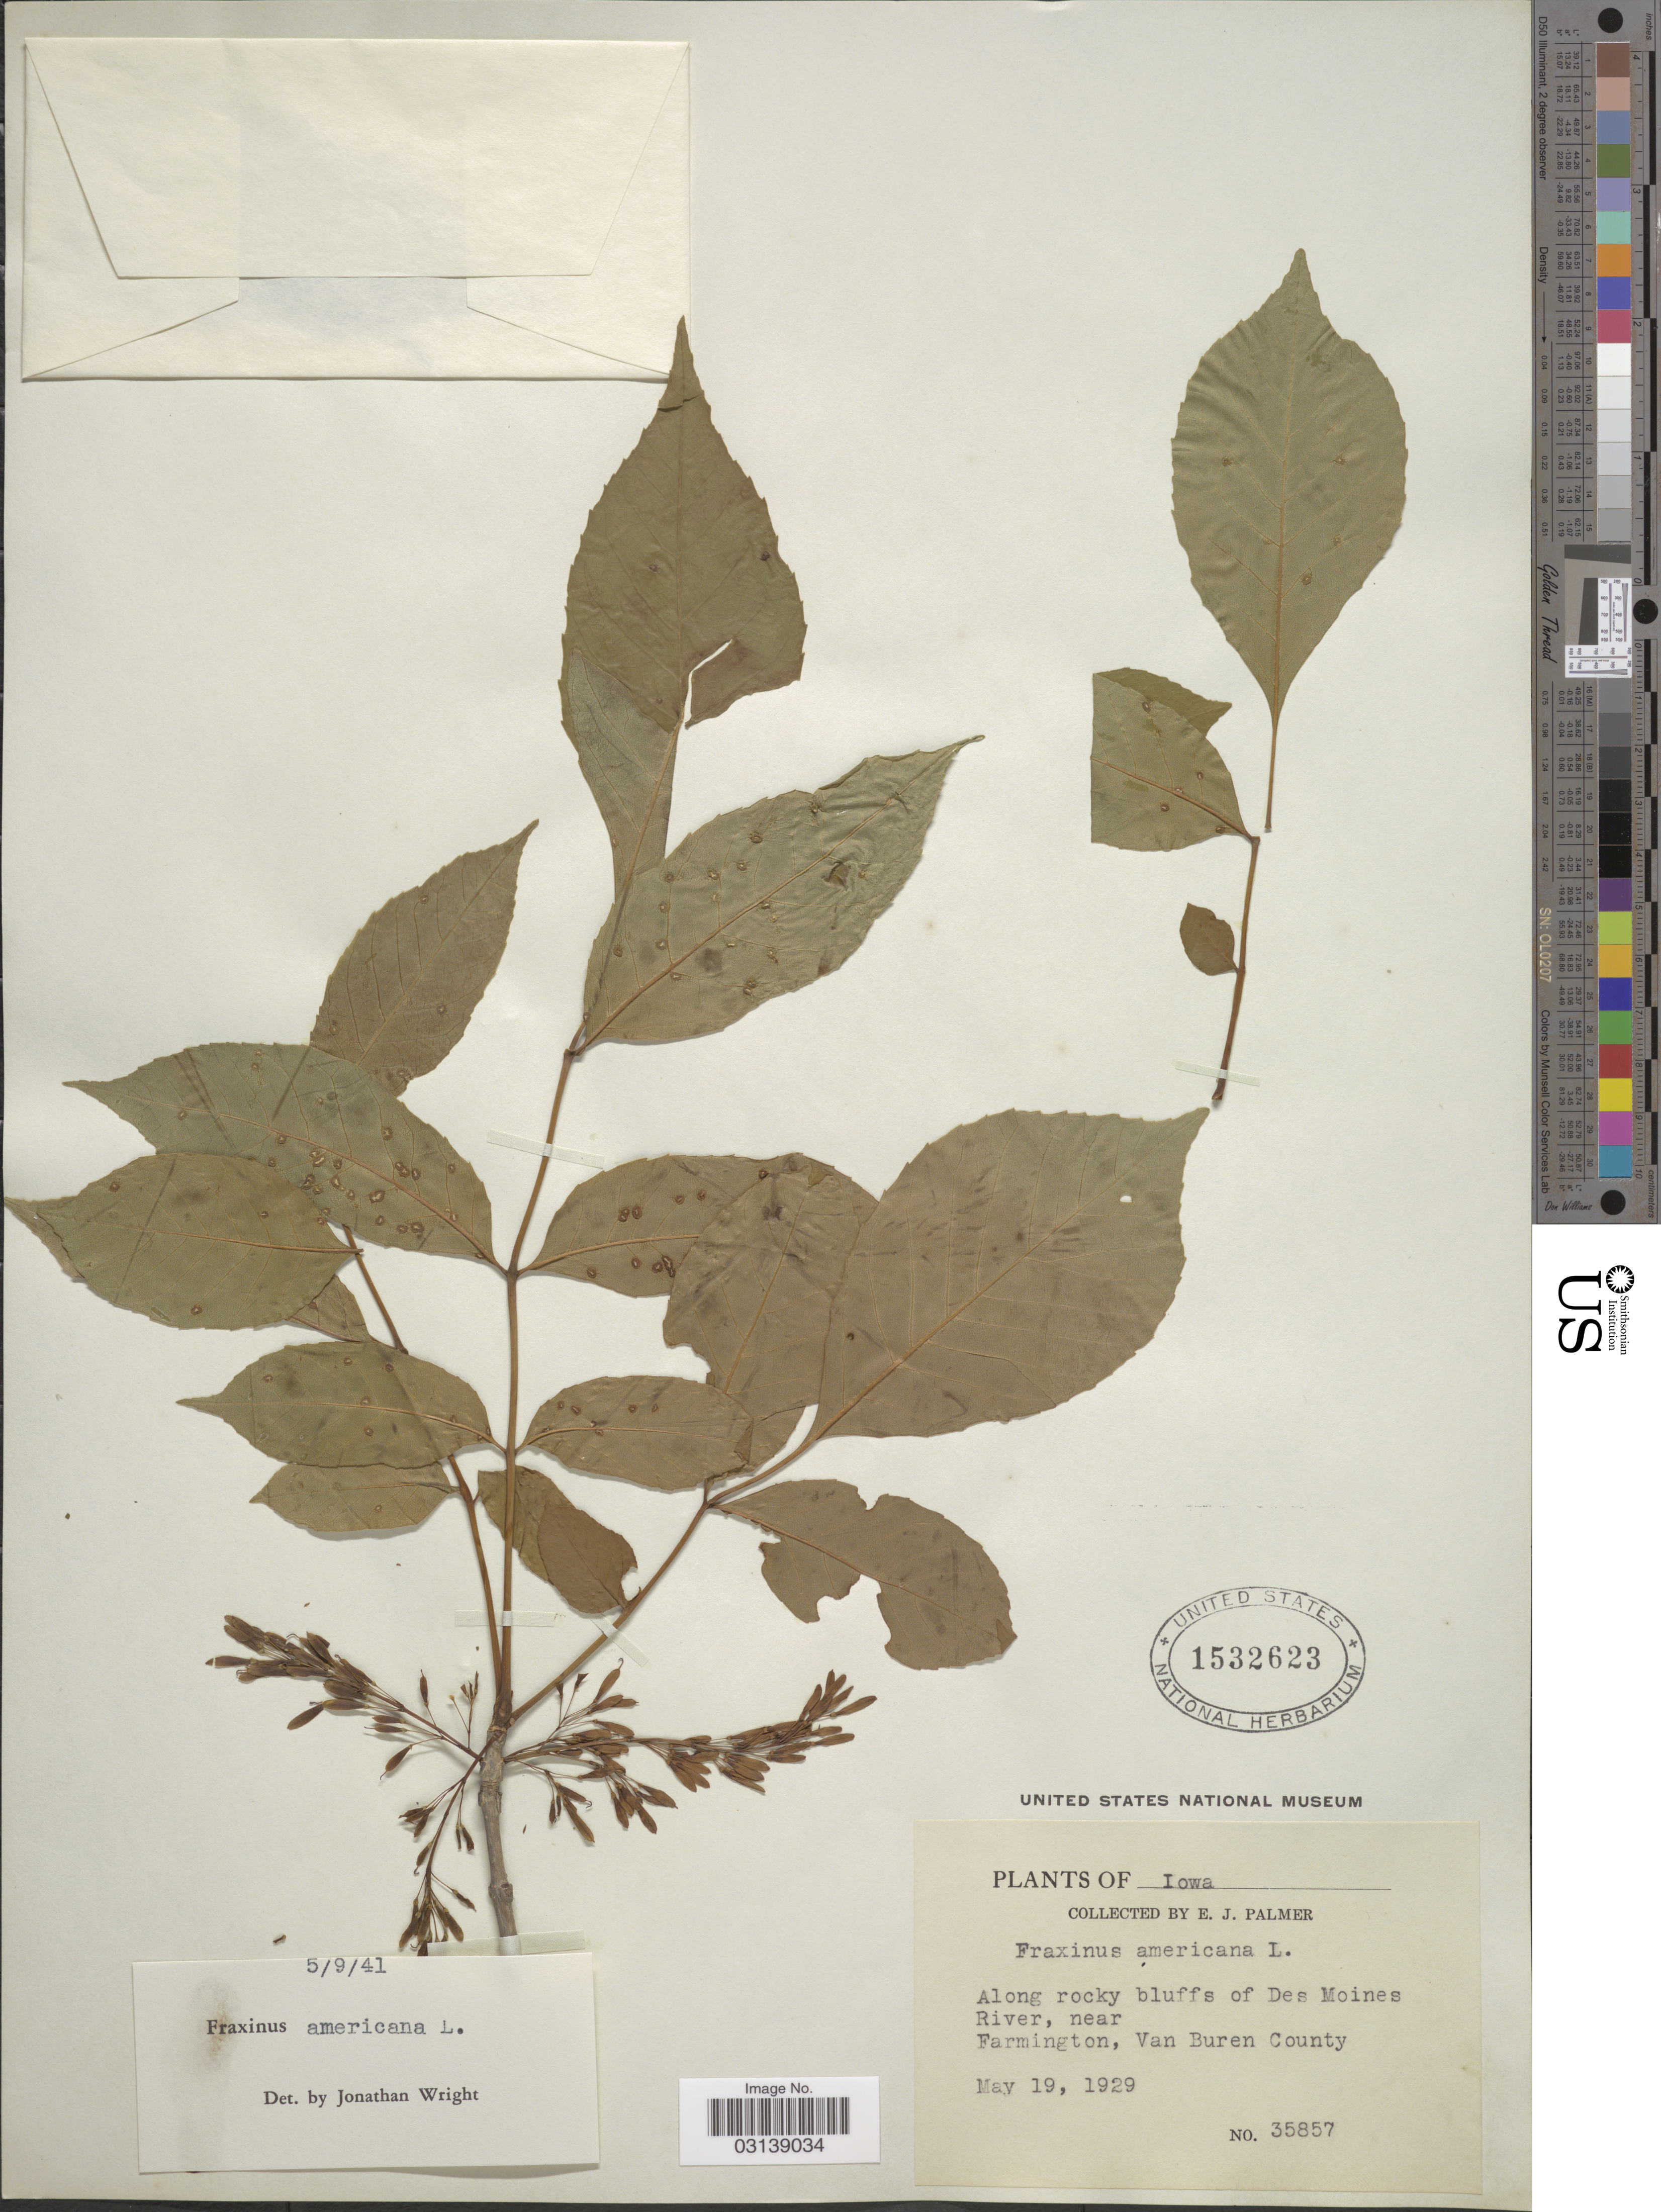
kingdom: Plantae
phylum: Tracheophyta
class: Magnoliopsida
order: Lamiales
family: Oleaceae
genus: Fraxinus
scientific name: Fraxinus pennsylvanica var. lanceolata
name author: Sarg.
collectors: E. J. Palmer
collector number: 35857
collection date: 1929-05-19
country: United States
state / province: Iowa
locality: Along rocky bluffs of Des Moines River, near Farmington, Van Buren County.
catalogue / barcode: US 1532623